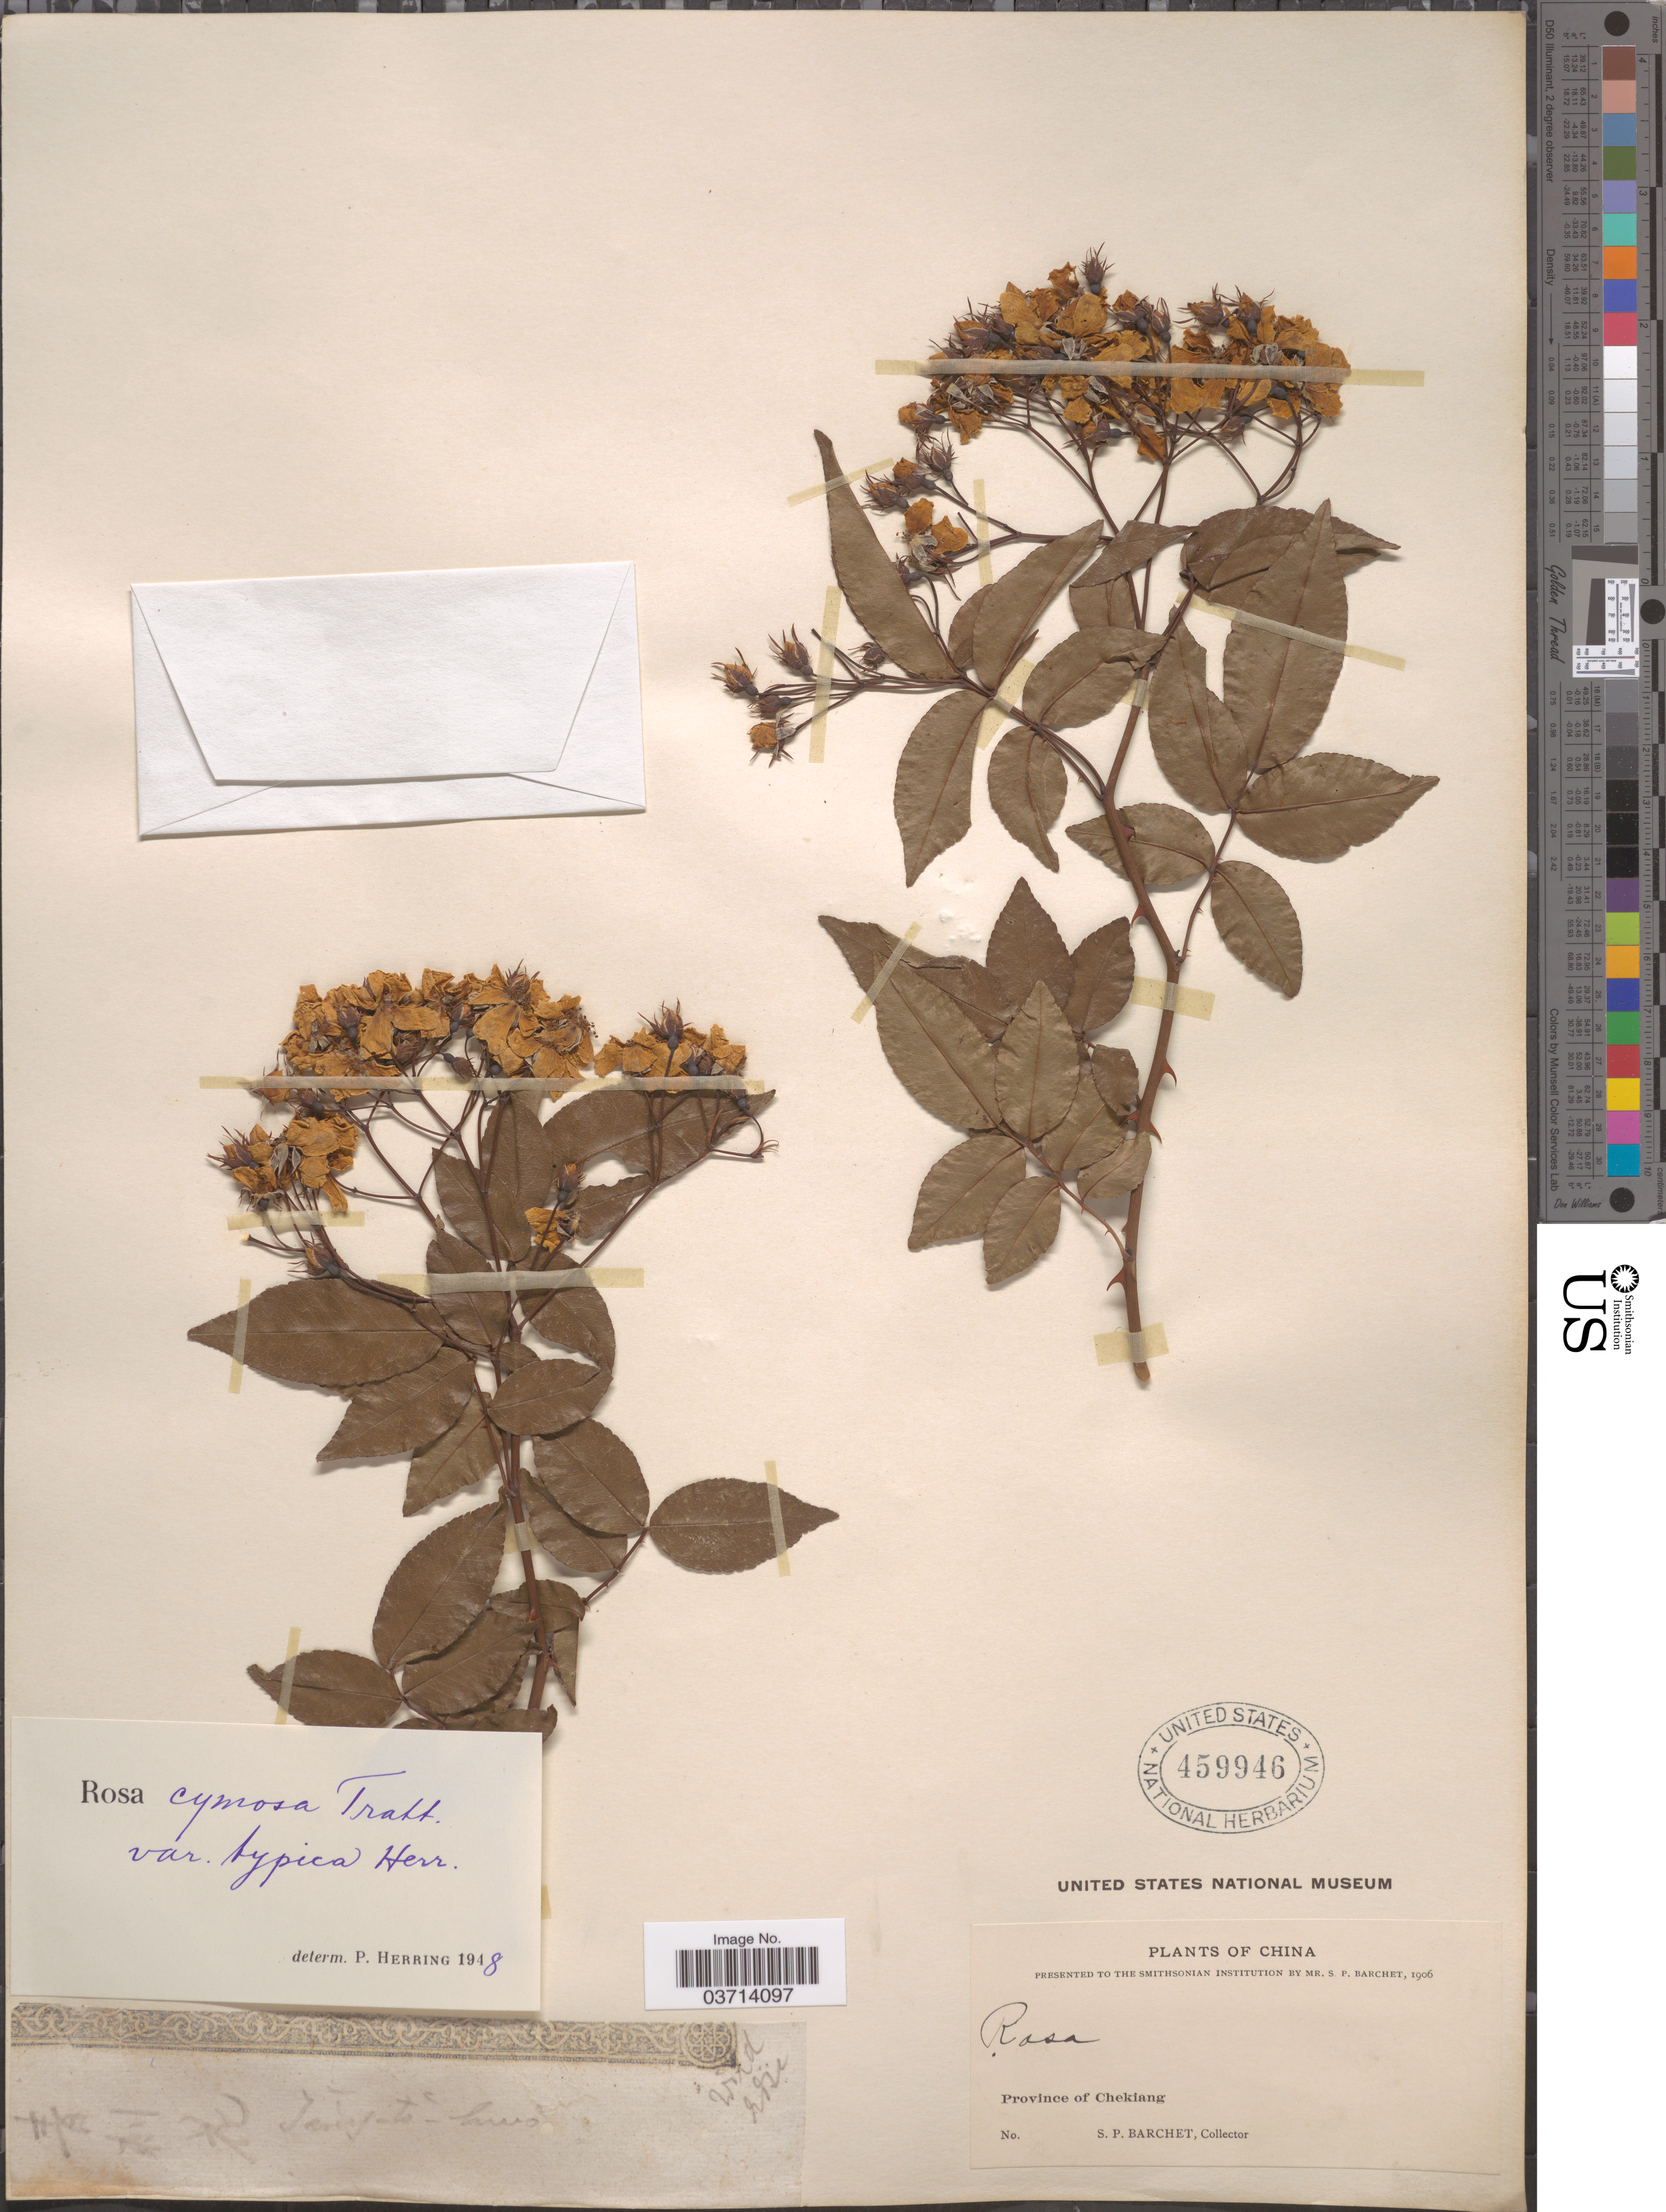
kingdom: Plantae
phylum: Tracheophyta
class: Magnoliopsida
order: Rosales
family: Rosaceae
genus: Rosa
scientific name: Rosa indica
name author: L.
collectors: S. P. Barchet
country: China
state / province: Zhejiang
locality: Province of Chekiang.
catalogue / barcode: US 459946